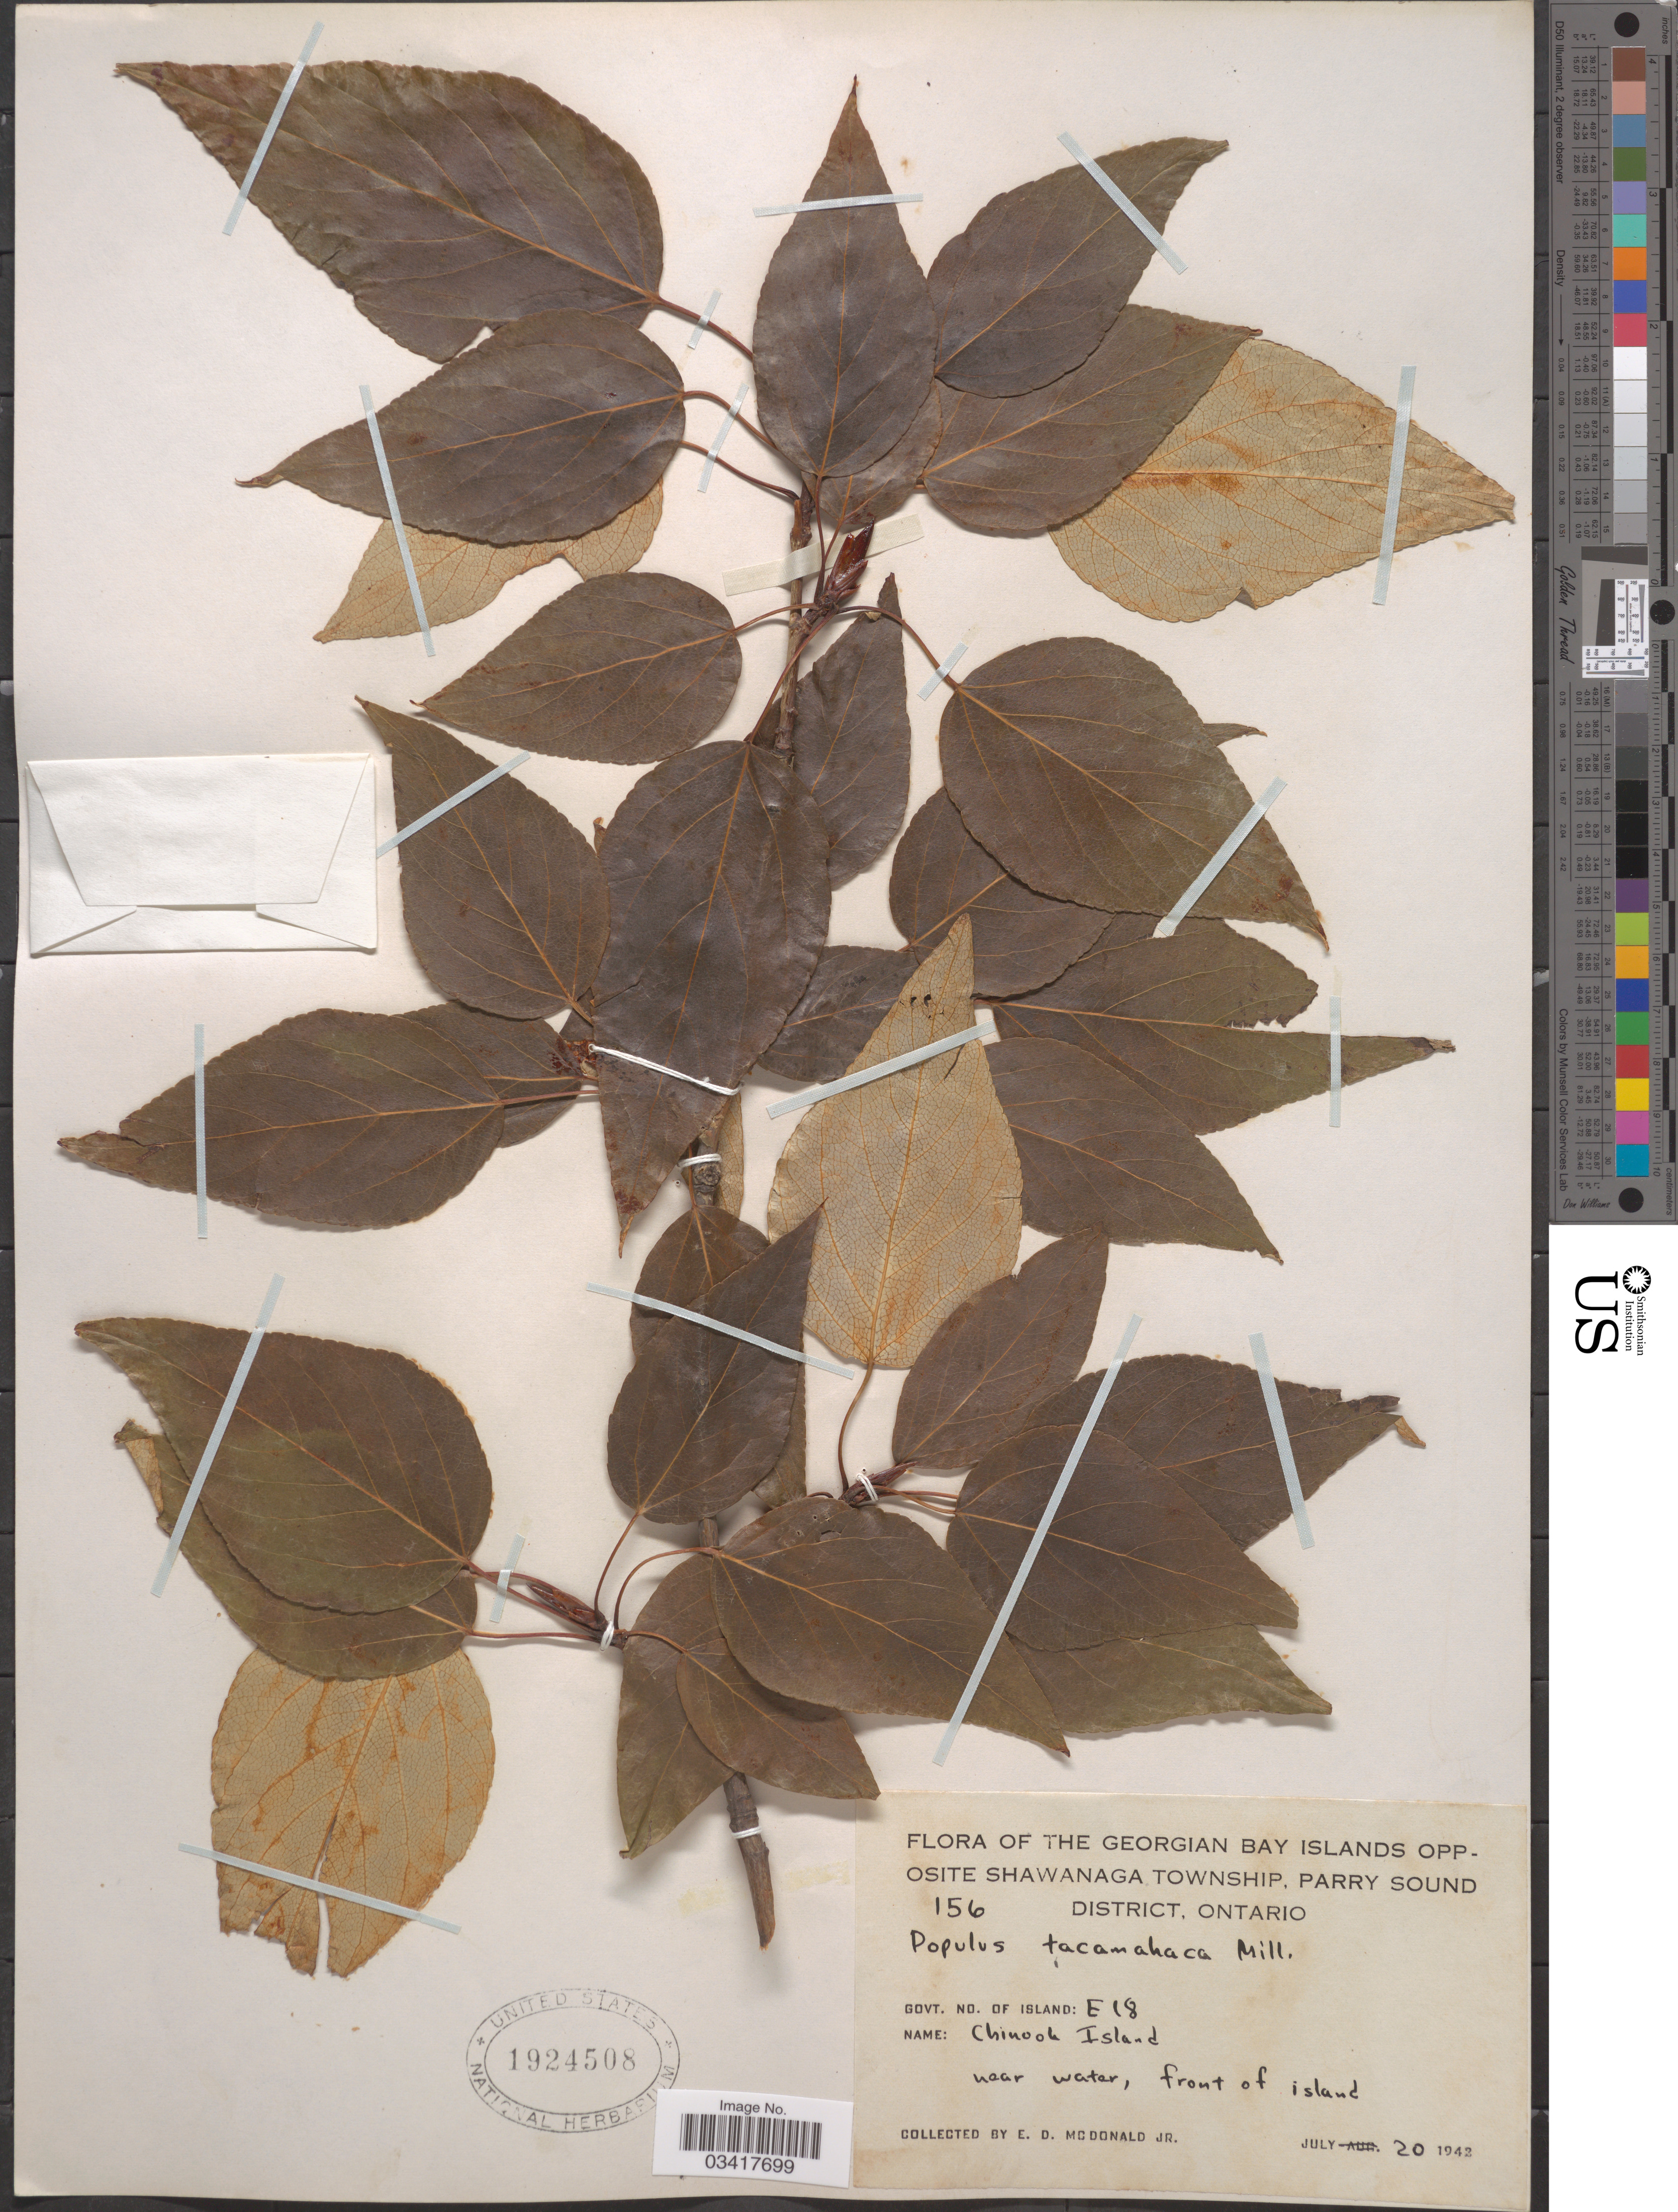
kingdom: Plantae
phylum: Tracheophyta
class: Magnoliopsida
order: Malpighiales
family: Salicaceae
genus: Populus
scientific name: Populus balsamifera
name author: L.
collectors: E. D. McDonald Jr.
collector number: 156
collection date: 1942-07-20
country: Canada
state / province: Ontario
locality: The Georgian Bay Islands opposite Shawanaga Township, Parry Sound District. Govt. no. of Island: E18. Chinook Island near water, front of island.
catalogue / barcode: US 1924508